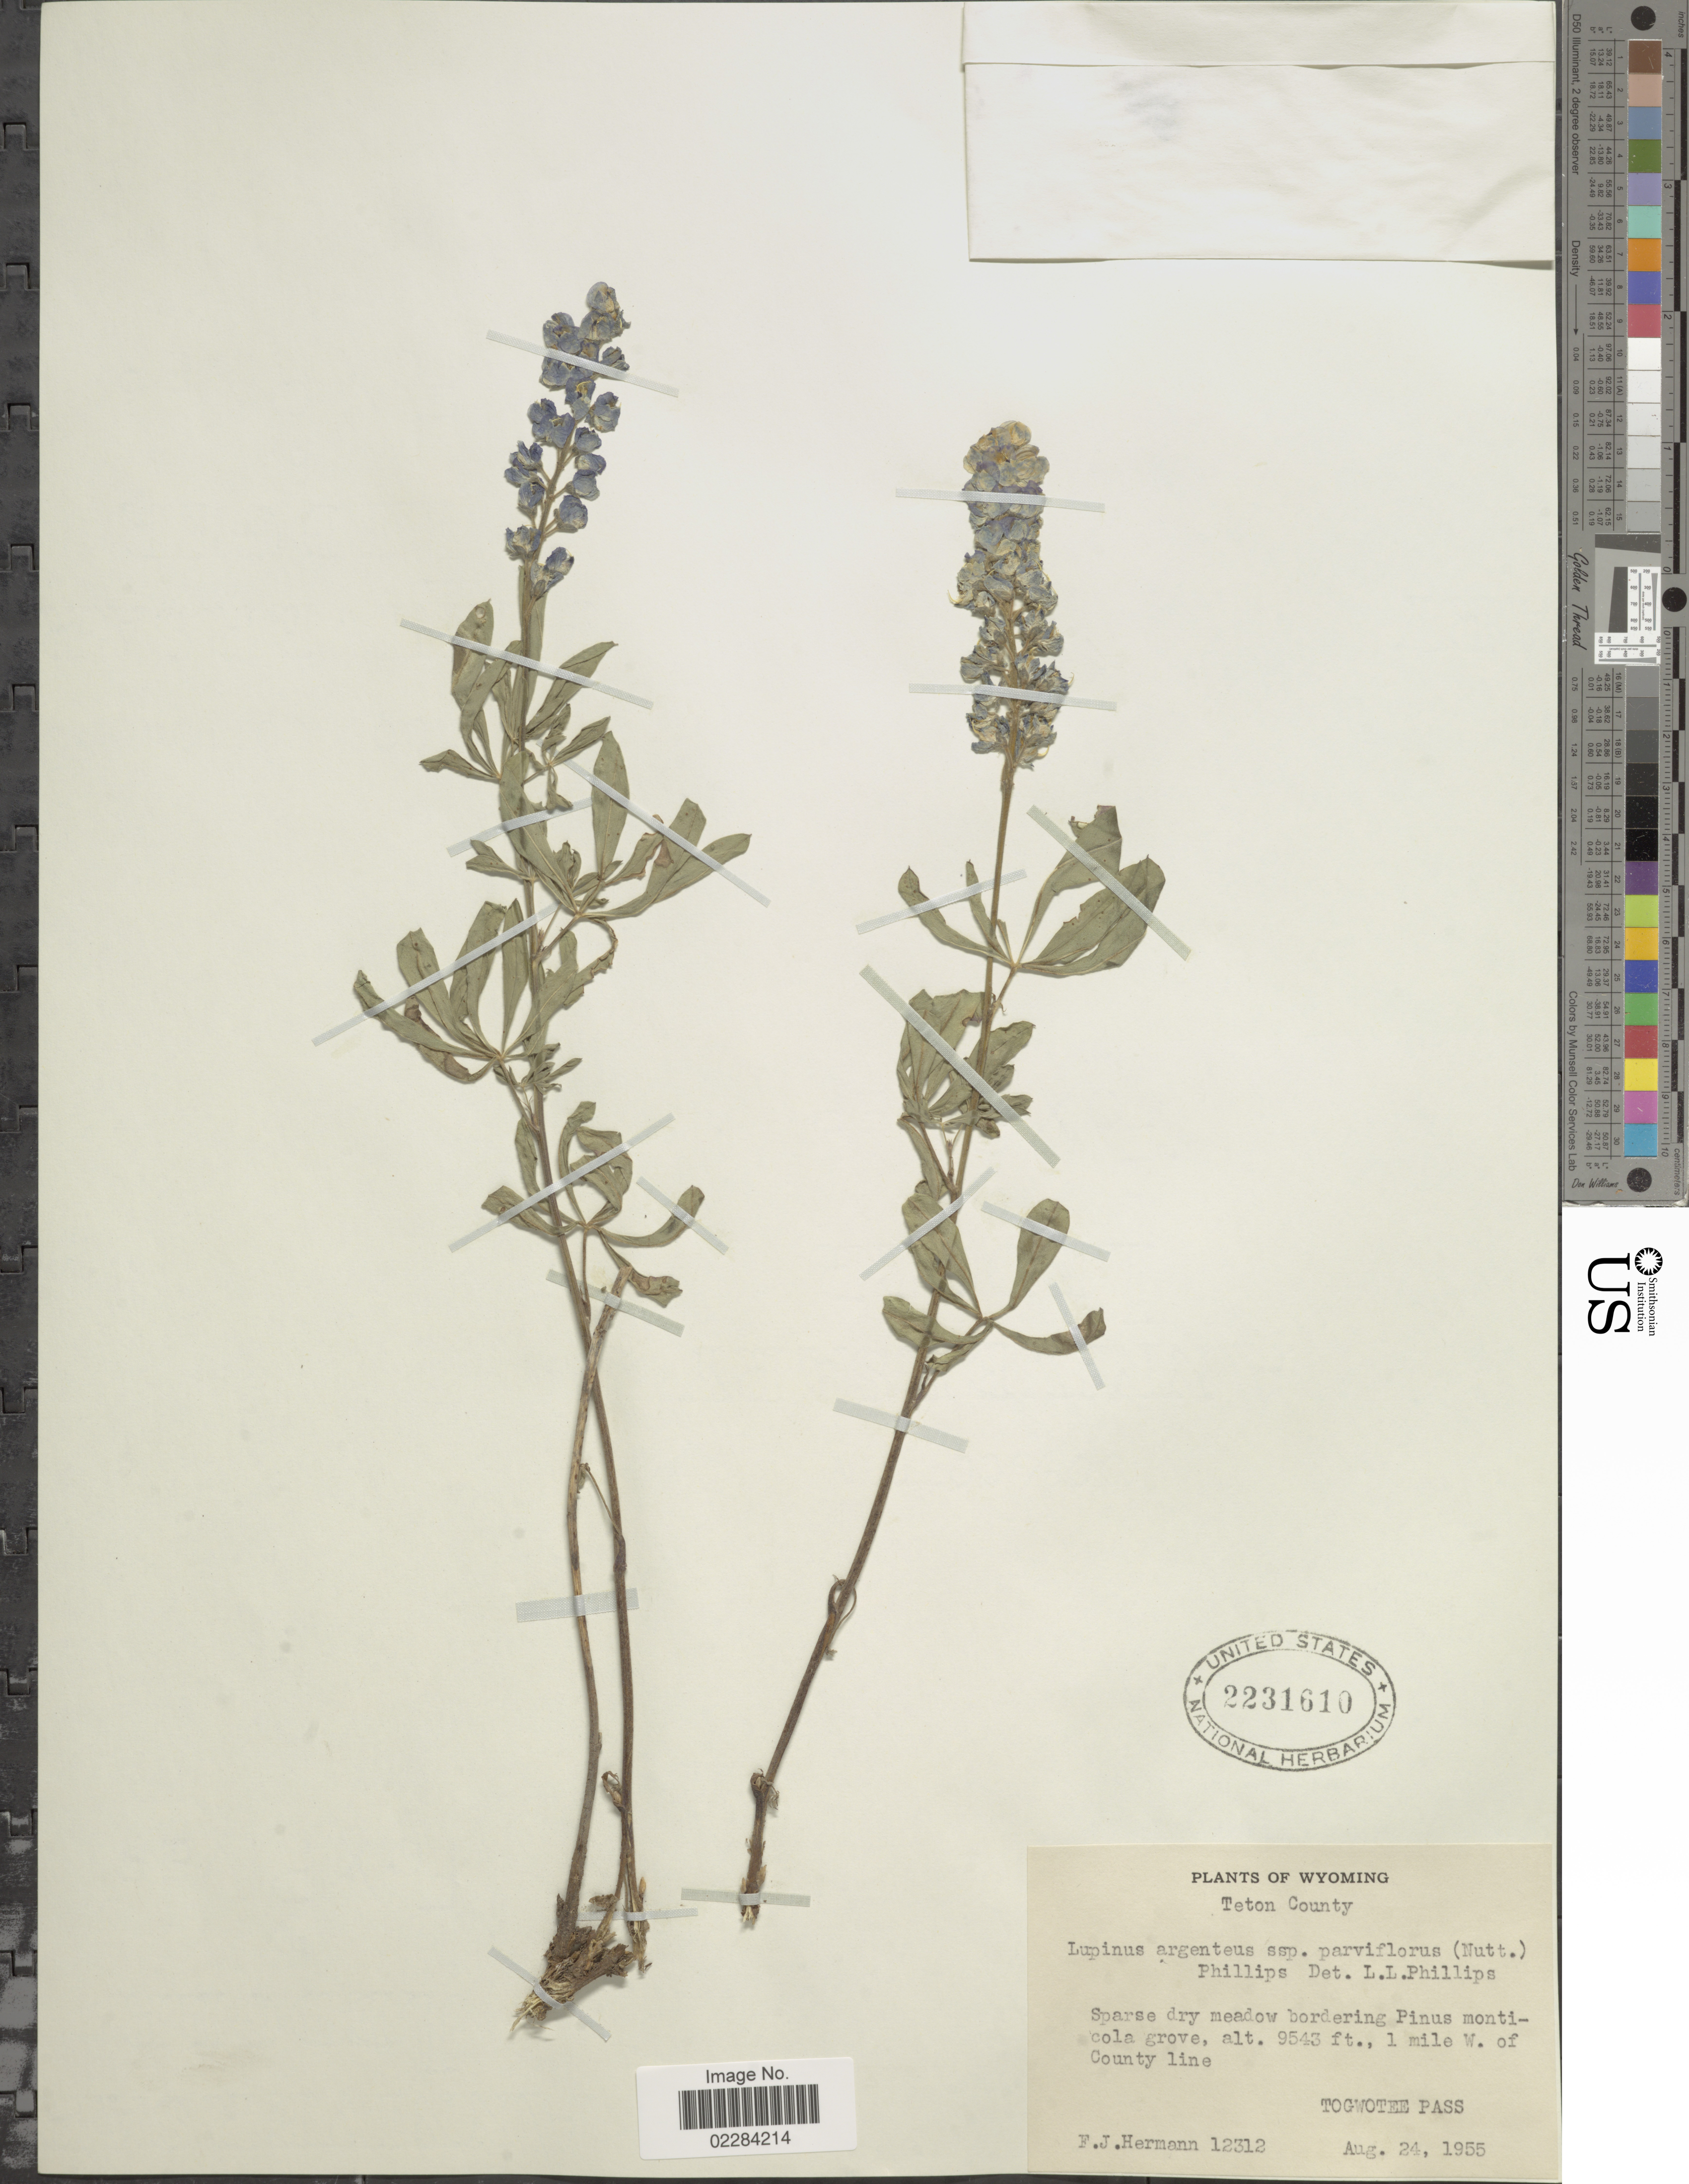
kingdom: Plantae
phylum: Tracheophyta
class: Magnoliopsida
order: Fabales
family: Fabaceae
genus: Lupinus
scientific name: Lupinus argenteus var. parviflorus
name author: (Nutt. ex Hook. & Arn.) C.L. Hitchc.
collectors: F. J. Hermann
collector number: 12312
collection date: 1955-08-24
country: United States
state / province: Wyoming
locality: Teton County. 1 mile W. of County Line. Togwotee Pass.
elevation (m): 2909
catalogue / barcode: US 2231610